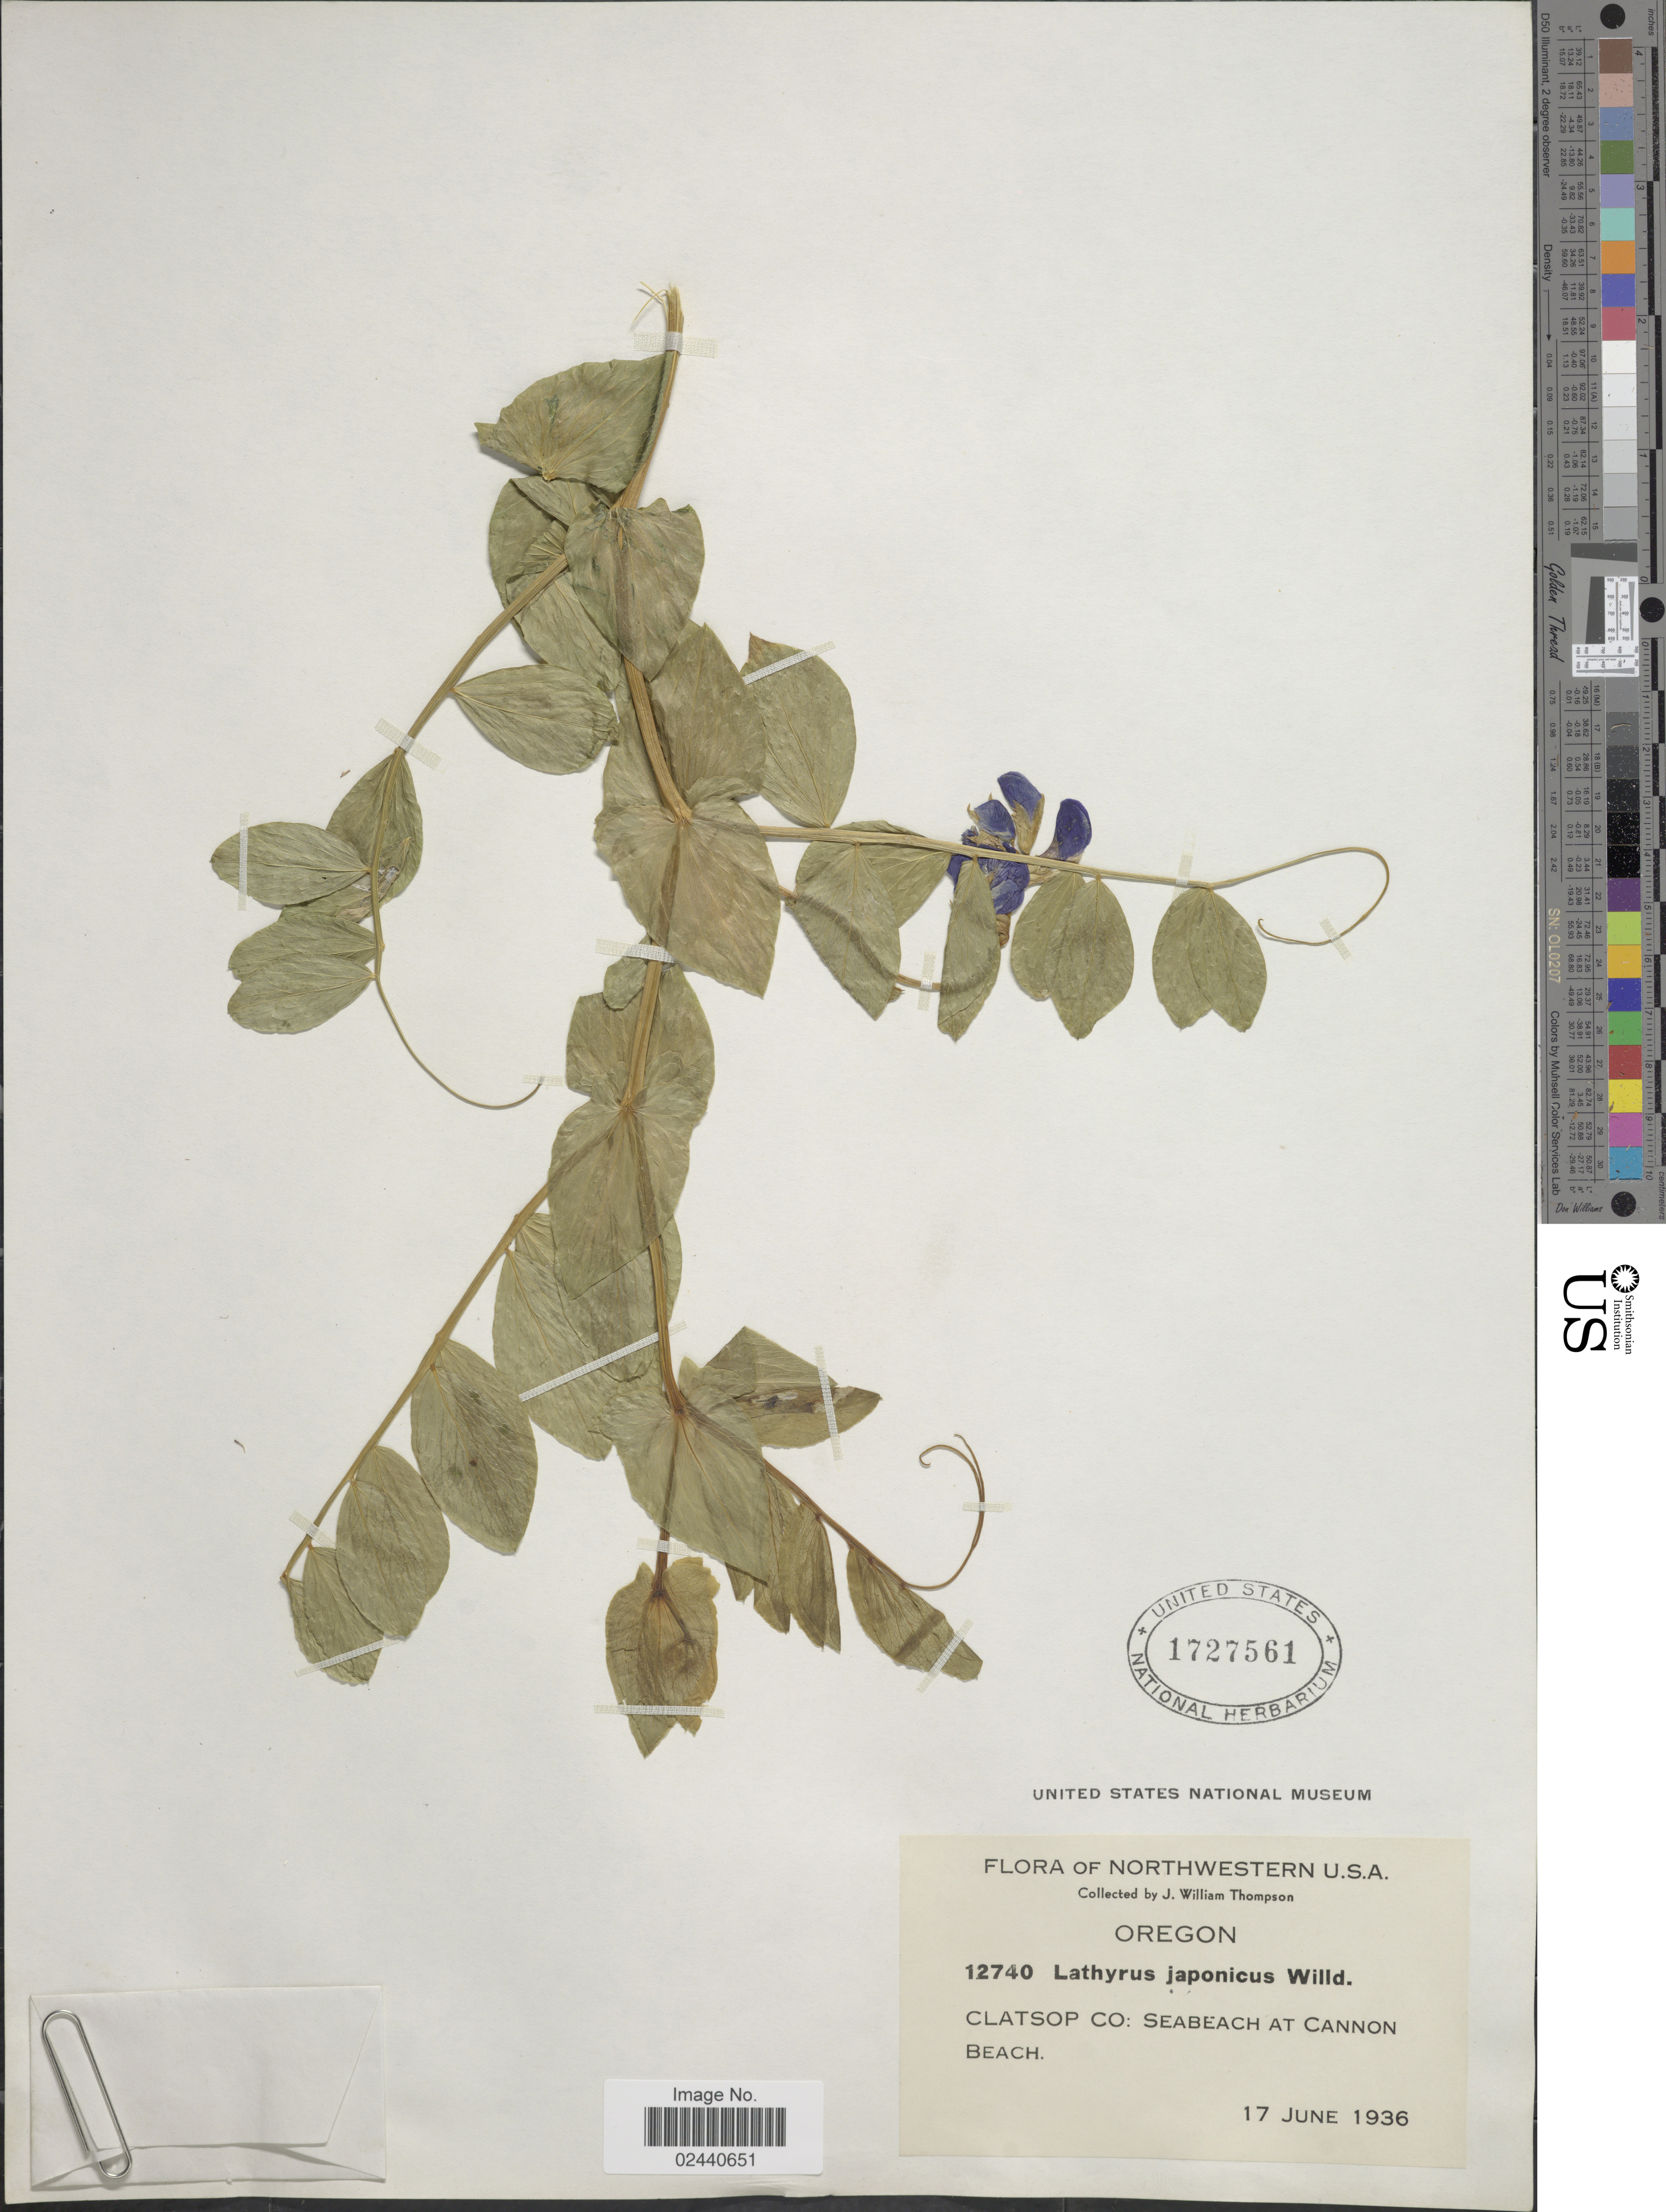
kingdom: Plantae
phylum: Tracheophyta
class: Magnoliopsida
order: Fabales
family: Fabaceae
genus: Lathyrus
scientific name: Lathyrus japonicus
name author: Willd.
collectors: J. W. Thompson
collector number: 12740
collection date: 1936-06-17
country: United States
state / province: Oregon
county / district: Clatsop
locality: Clatsop Co: Seabeach at Cannon Beach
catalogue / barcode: US 1727561